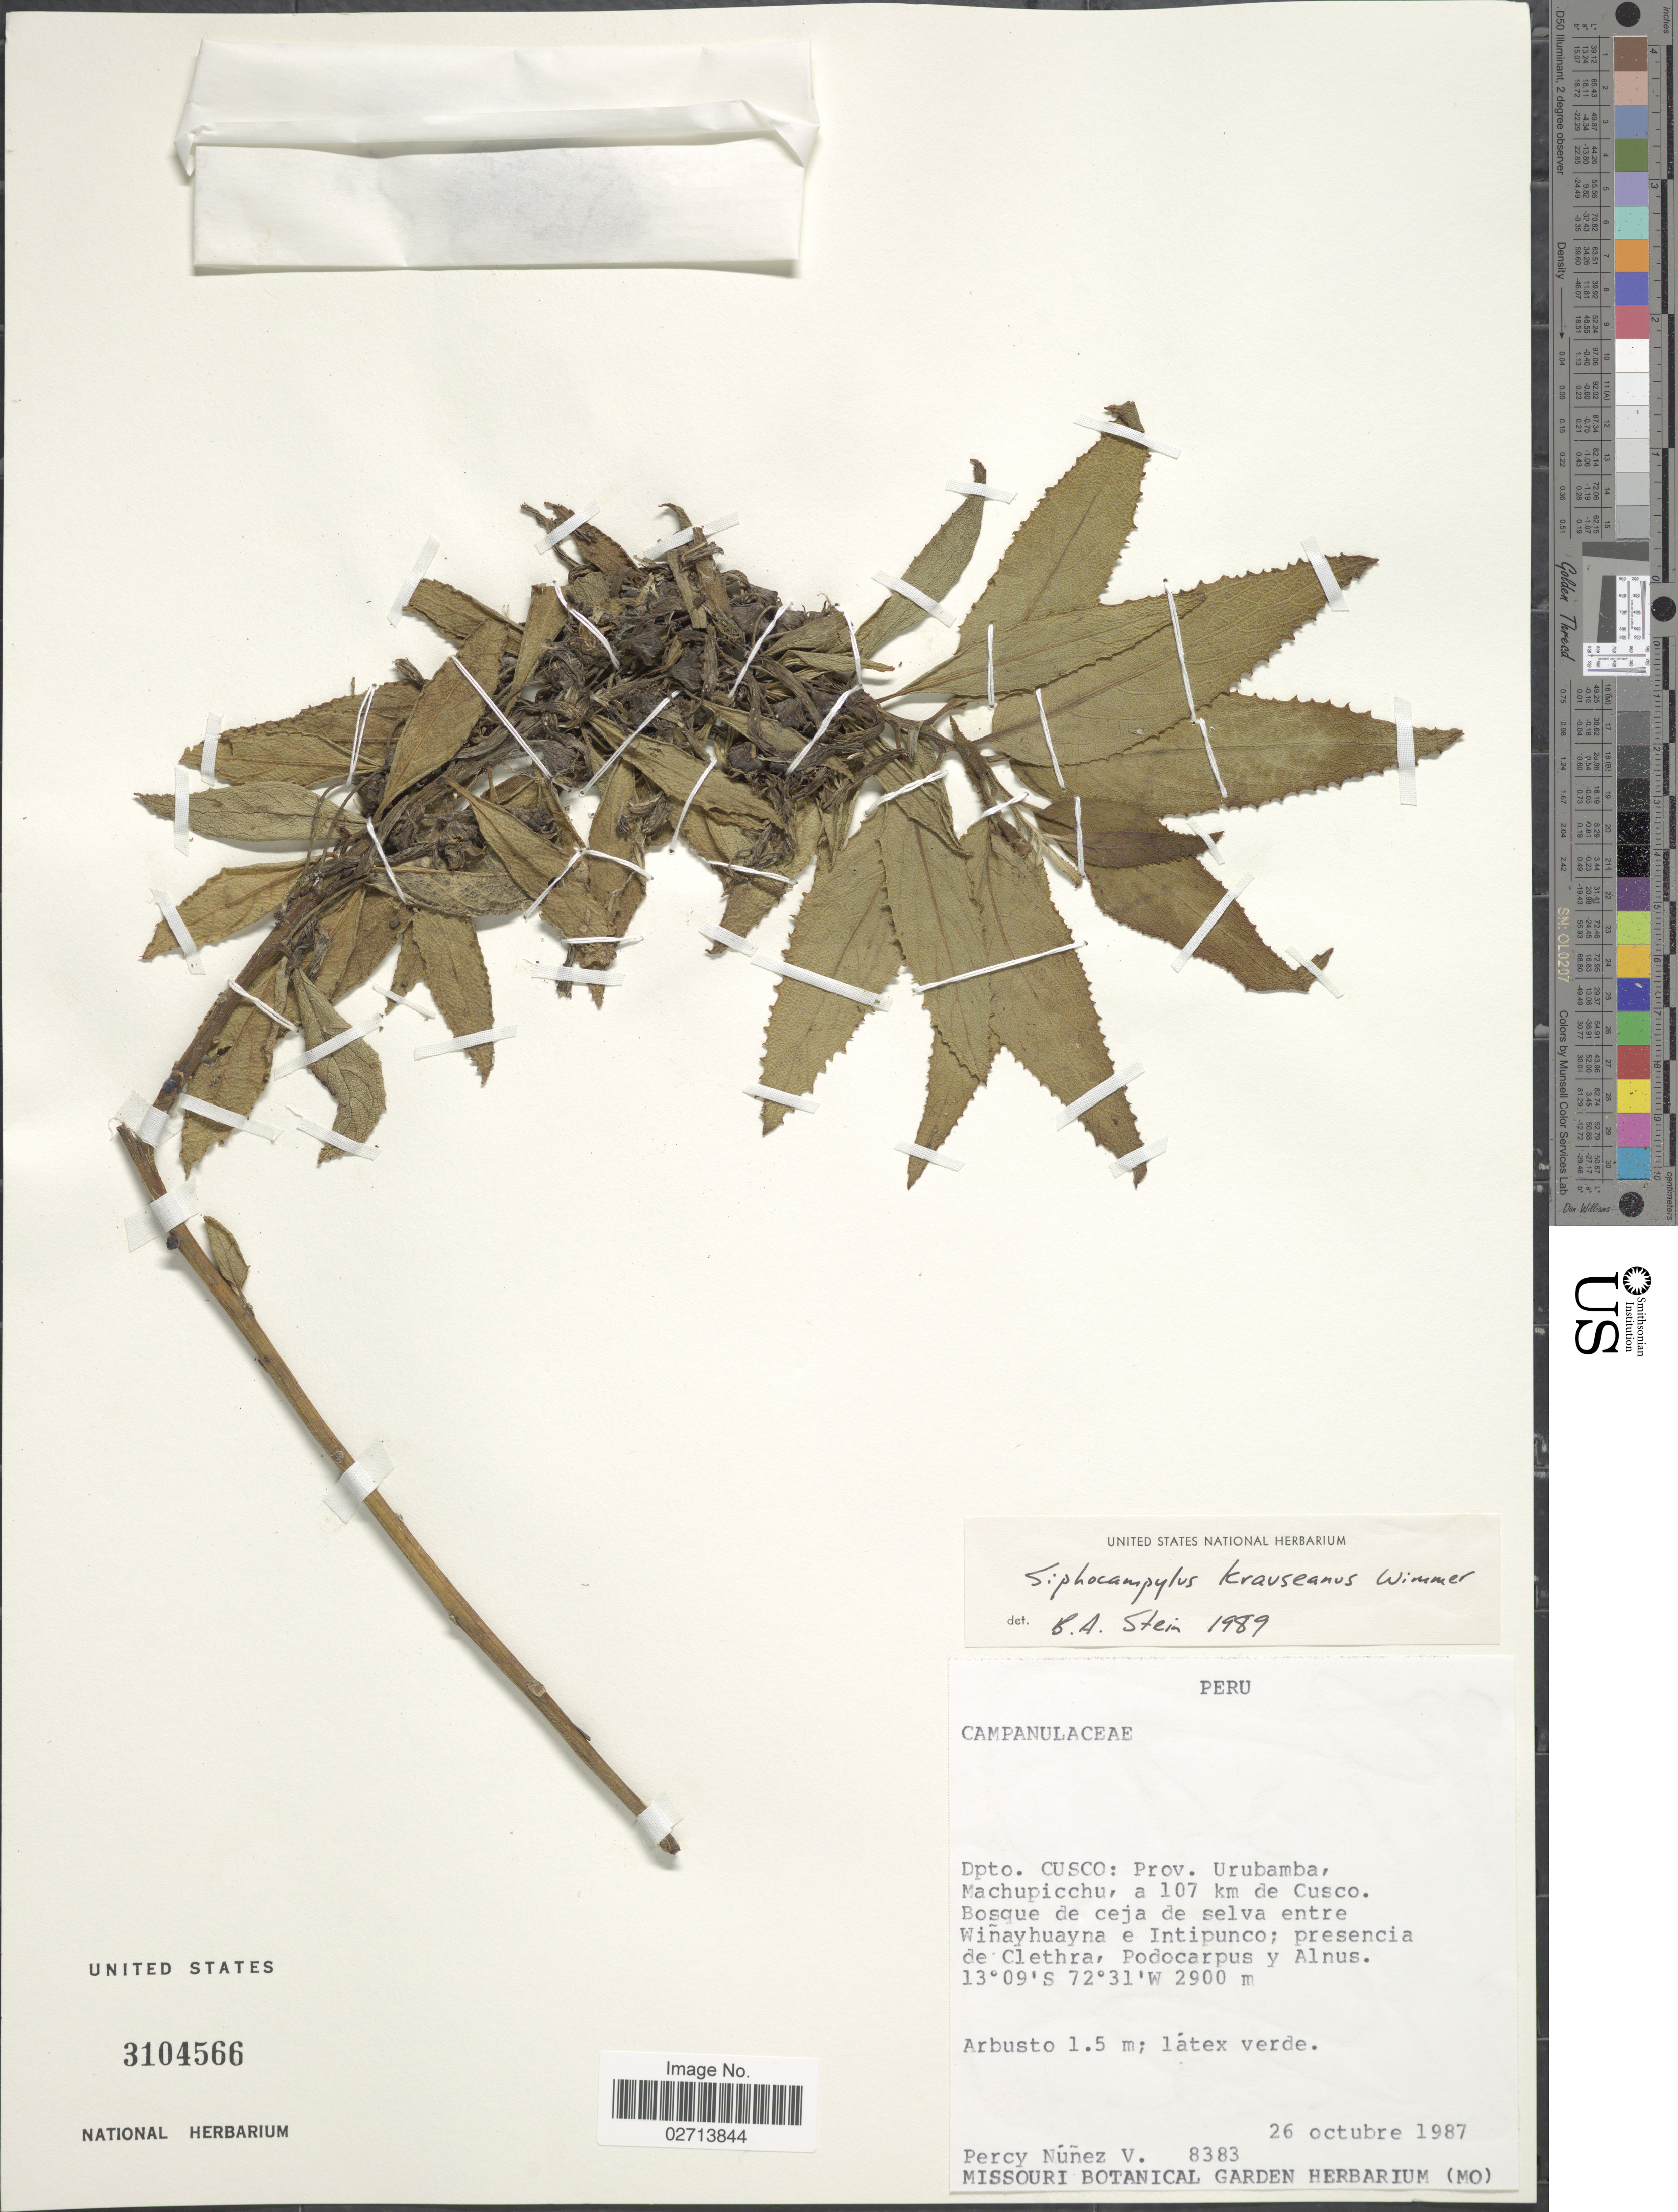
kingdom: Plantae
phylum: Tracheophyta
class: Magnoliopsida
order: Asterales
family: Campanulaceae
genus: Siphocampylus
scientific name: Siphocampylus krauseanus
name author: E. Wimm.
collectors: P. Nuñez V.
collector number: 8383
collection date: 1987-10-26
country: Peru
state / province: Cusco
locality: Dpto. Cusco: Prov. Urubamba, Machupicchu, a 107 km de Cusco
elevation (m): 2900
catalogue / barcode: US 3104566